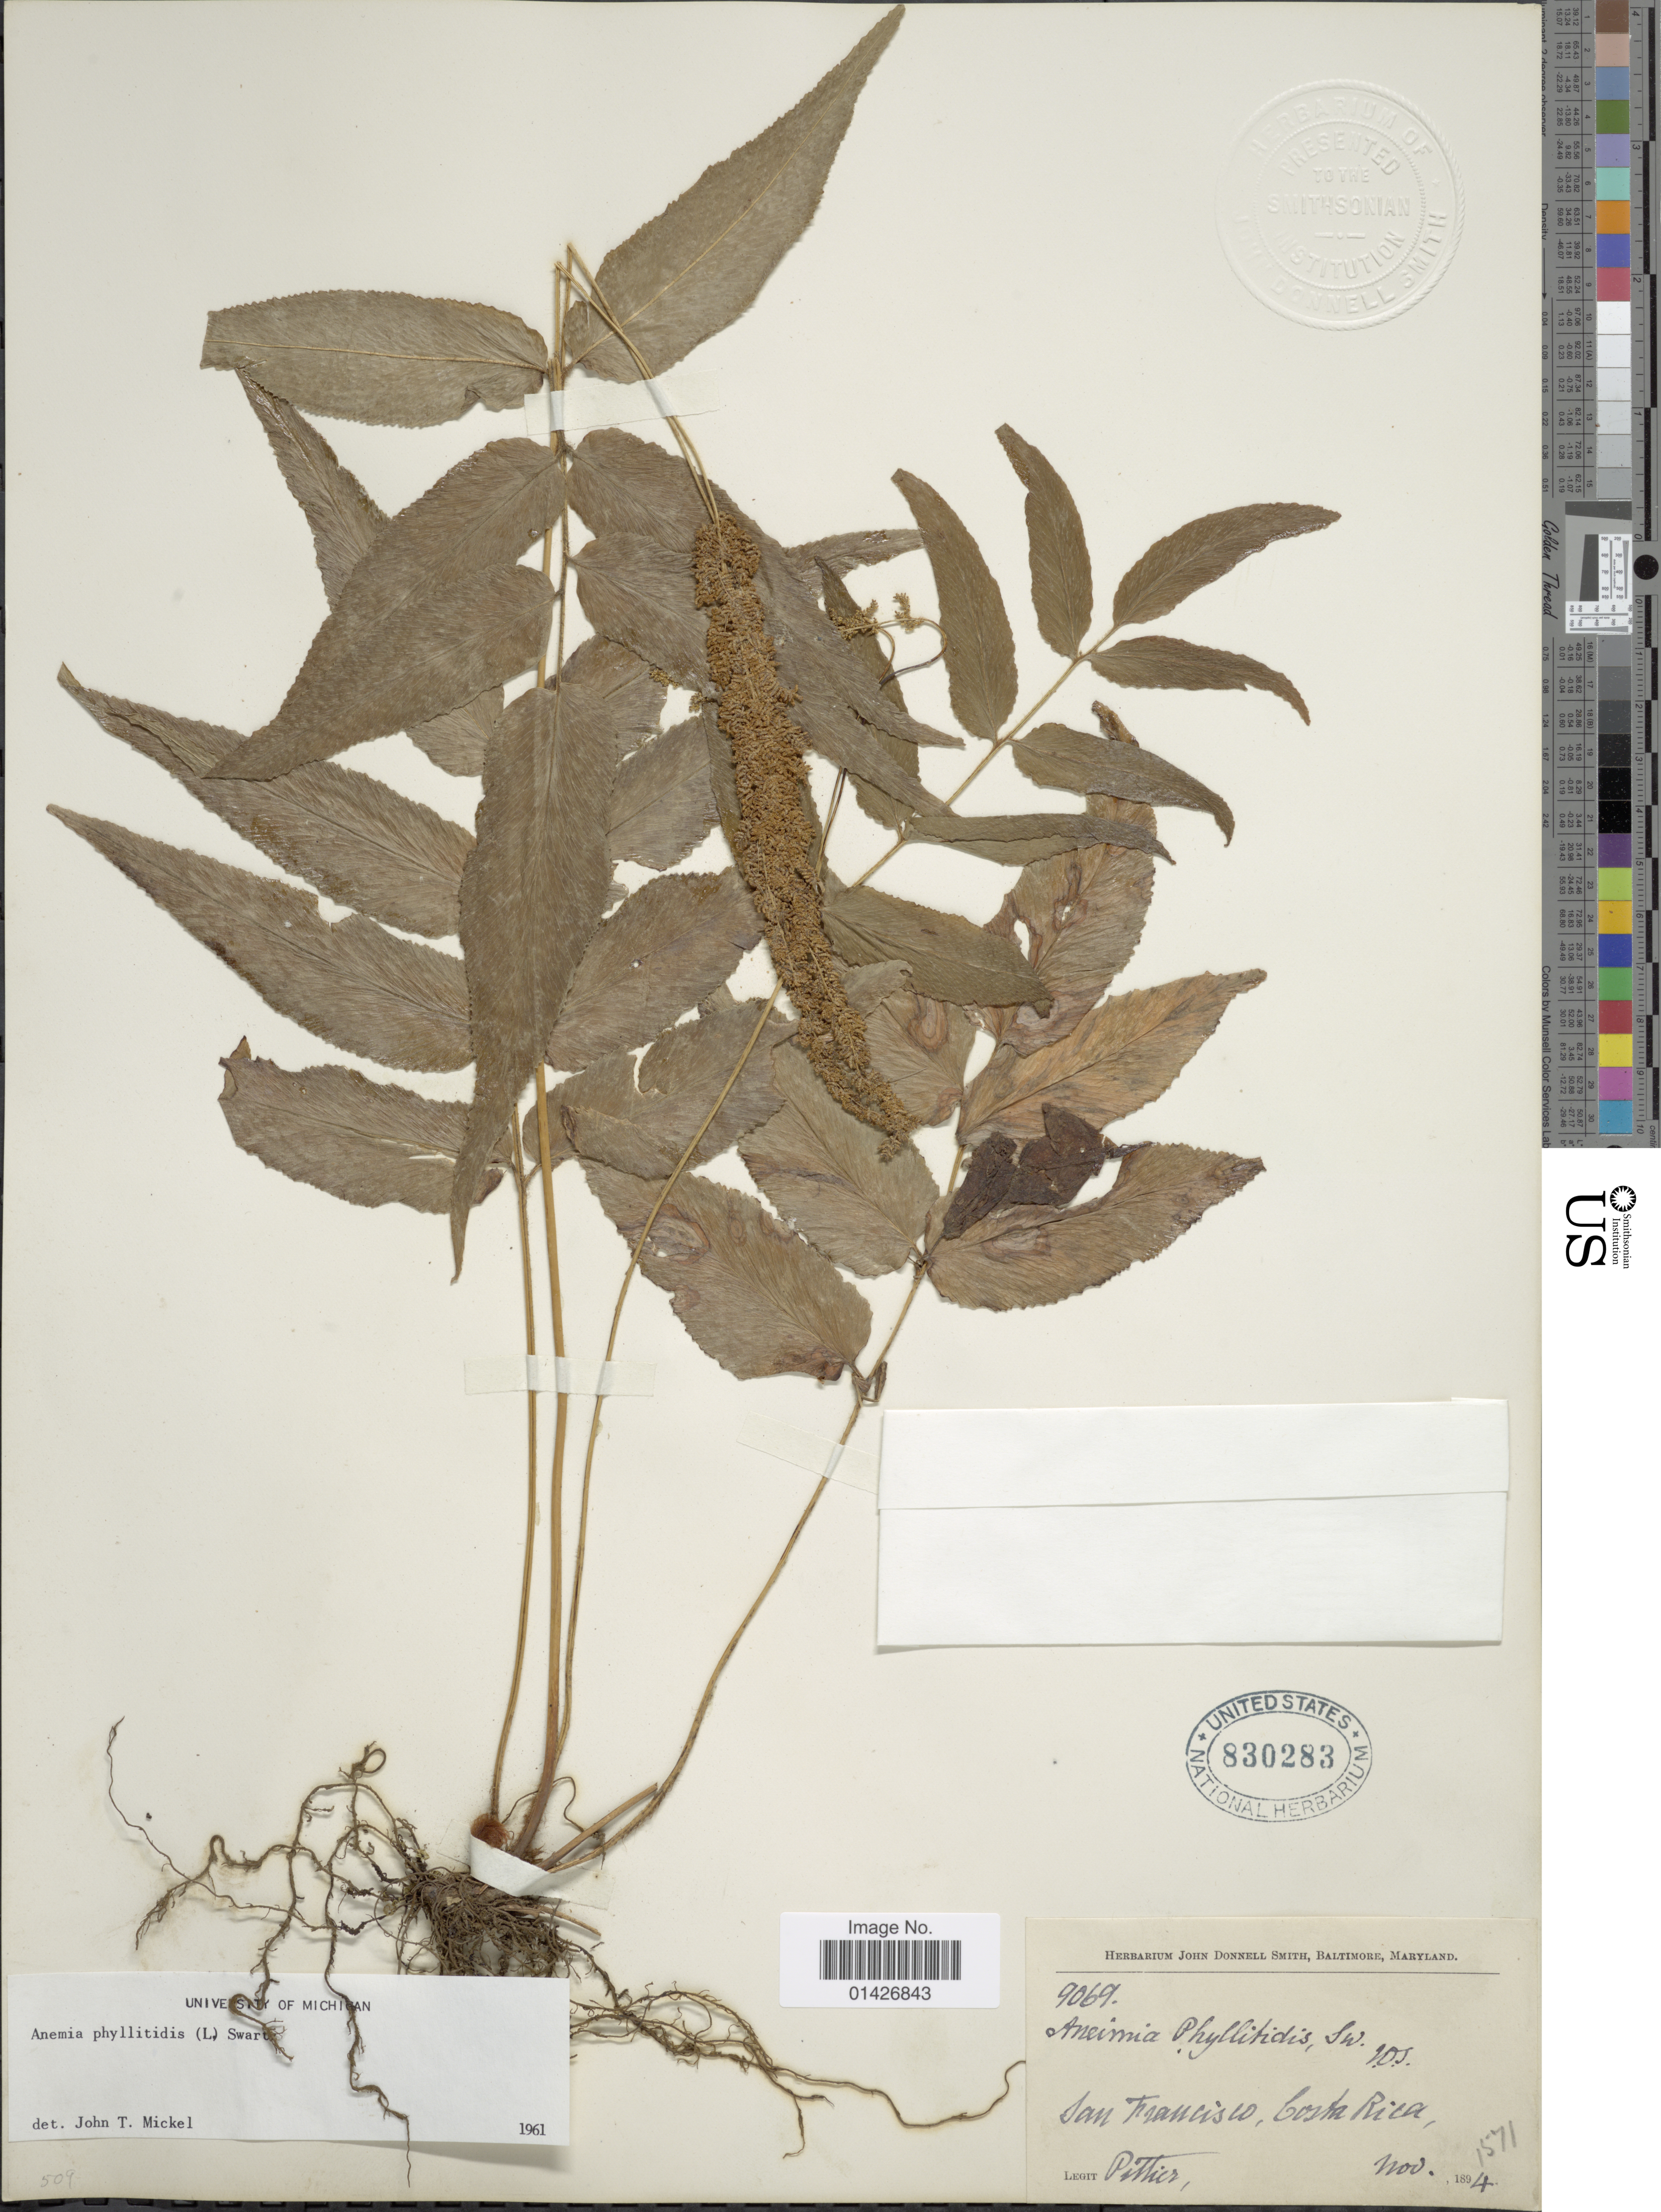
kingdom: Plantae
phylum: Tracheophyta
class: Polypodiopsida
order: Schizaeales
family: Anemiaceae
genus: Anemia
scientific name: Anemia phyllitidis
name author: (L.) Sw.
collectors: Pittier, --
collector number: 9069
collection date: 1894-11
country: Costa Rica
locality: San Francisco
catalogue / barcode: US 830283